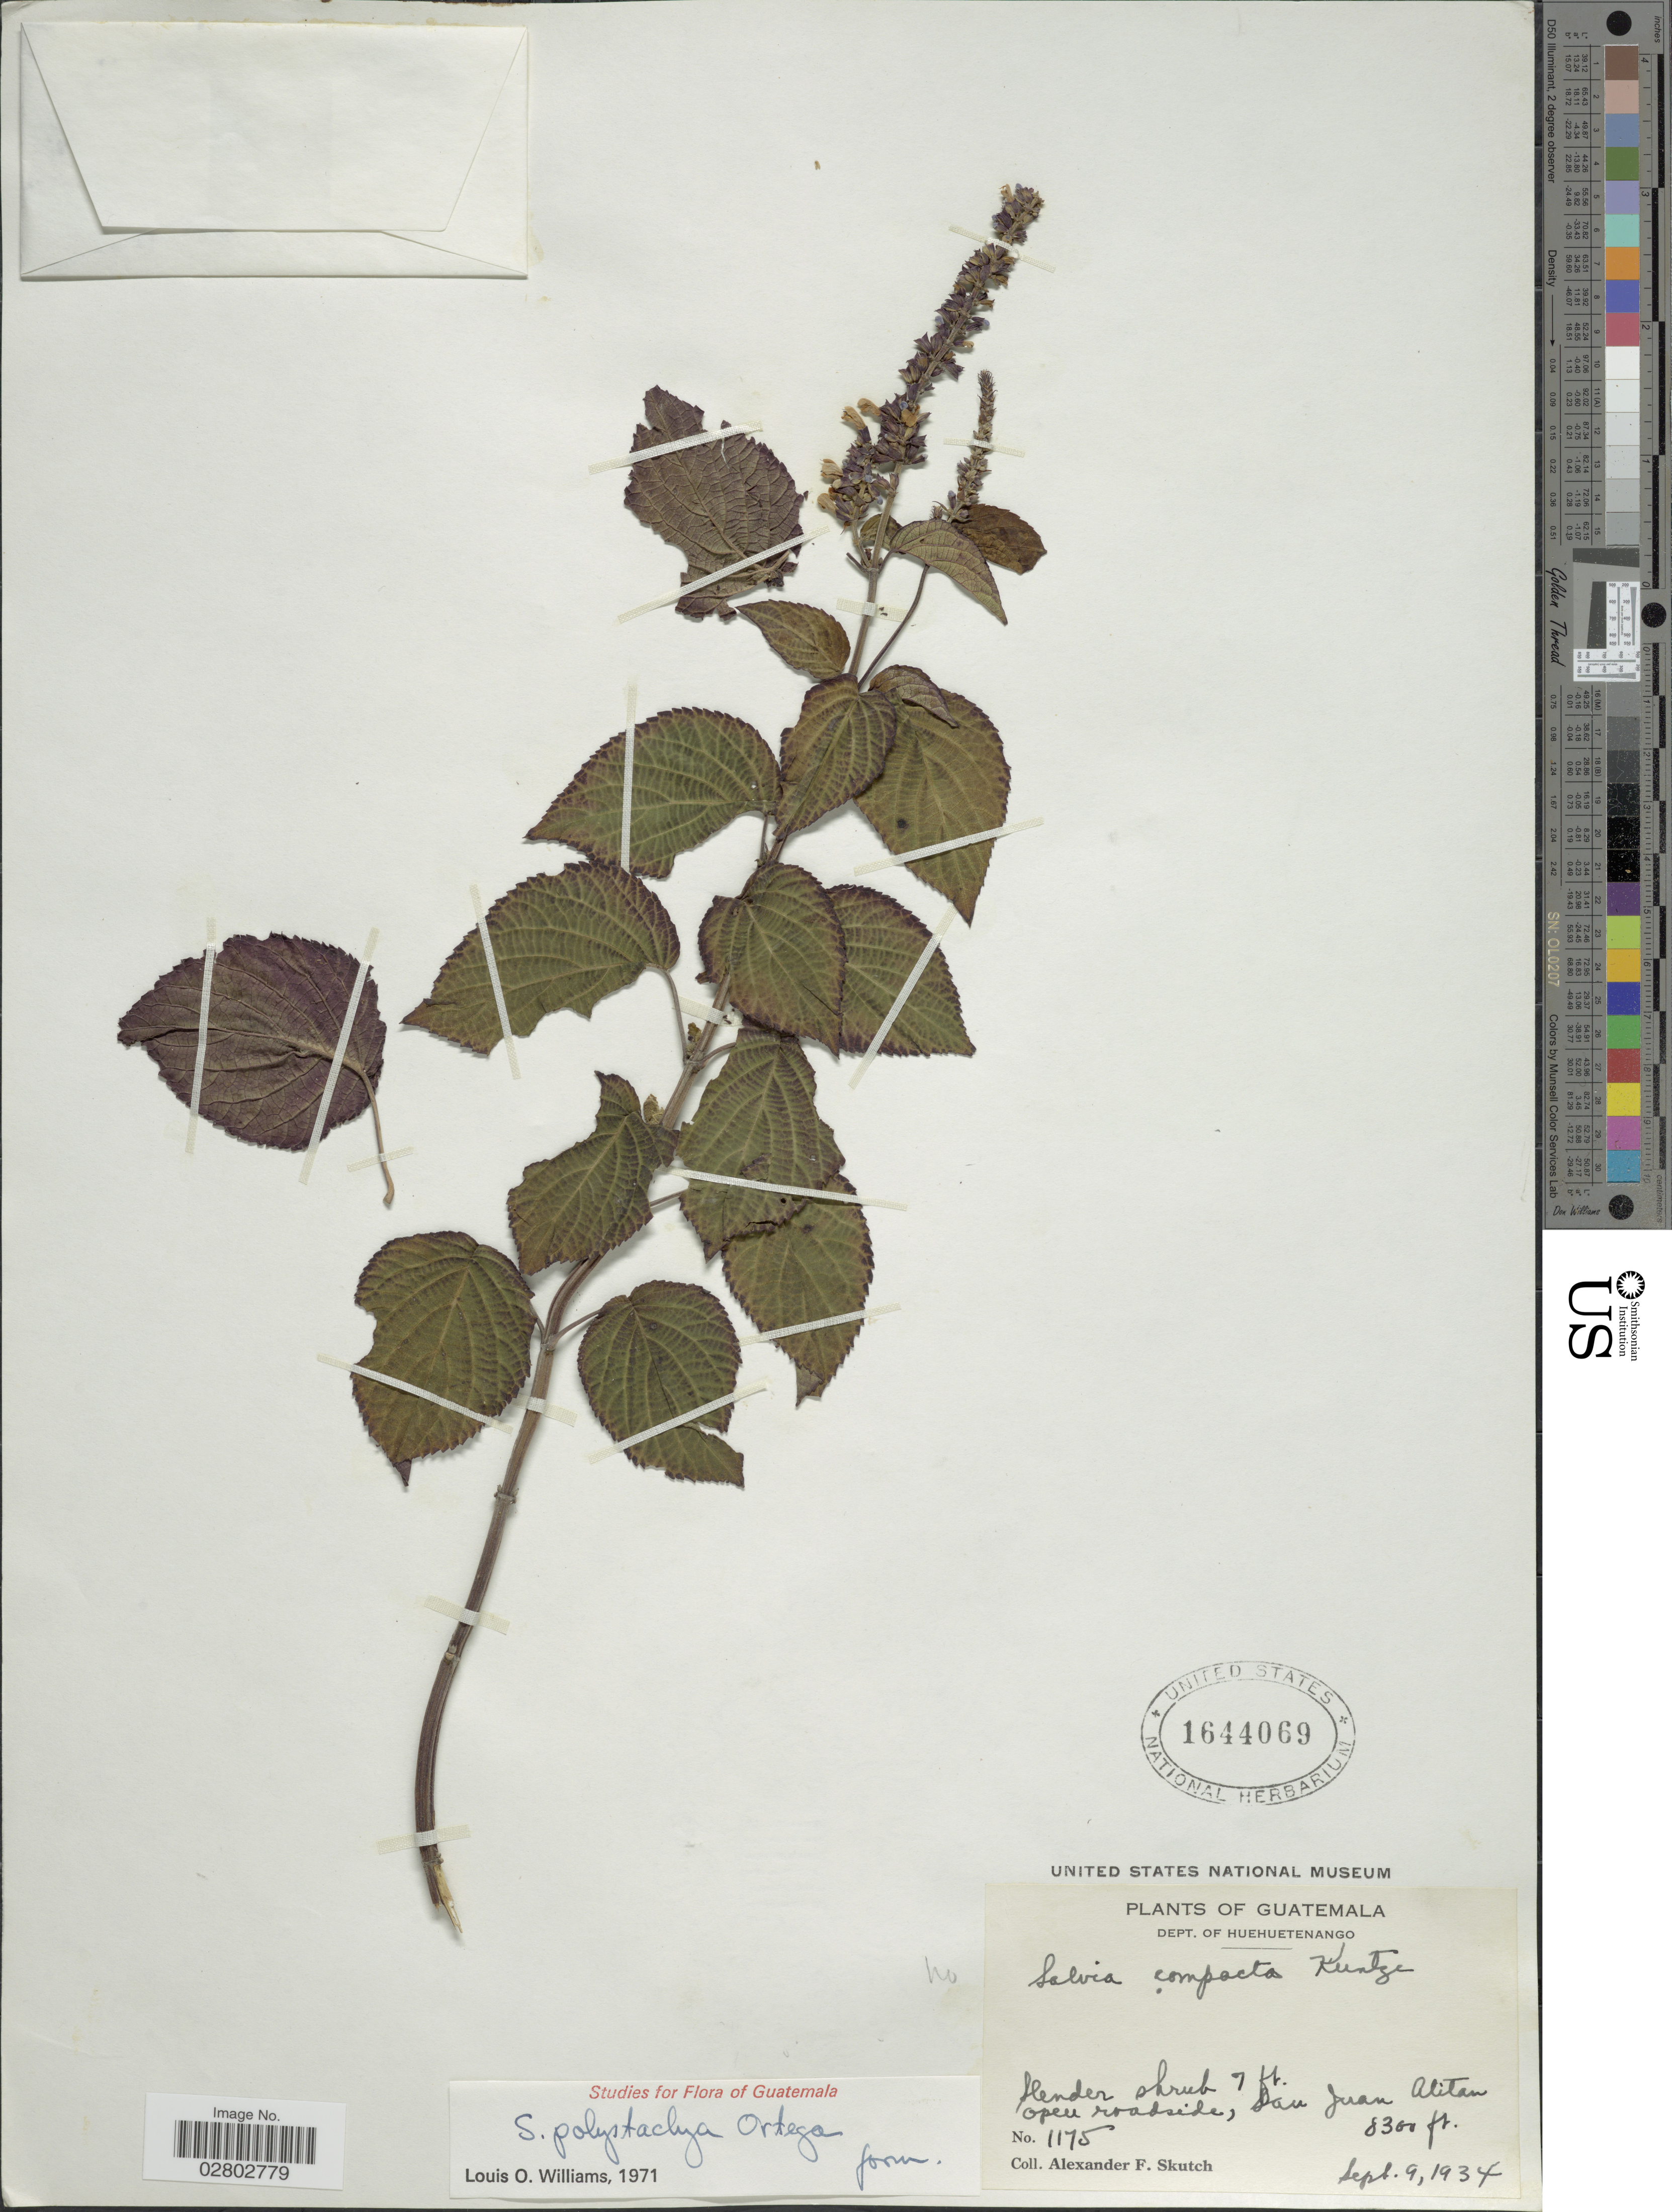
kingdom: Plantae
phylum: Tracheophyta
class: Magnoliopsida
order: Lamiales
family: Lamiaceae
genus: Salvia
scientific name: Salvia polystachya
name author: Cav.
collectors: A. F. Skutch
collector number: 1175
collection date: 1934-09-09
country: Guatemala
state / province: Huehuetenango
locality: Dept. of Huehuetenango, open roadside, San Juan Alitan.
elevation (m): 2530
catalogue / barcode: US 1644069